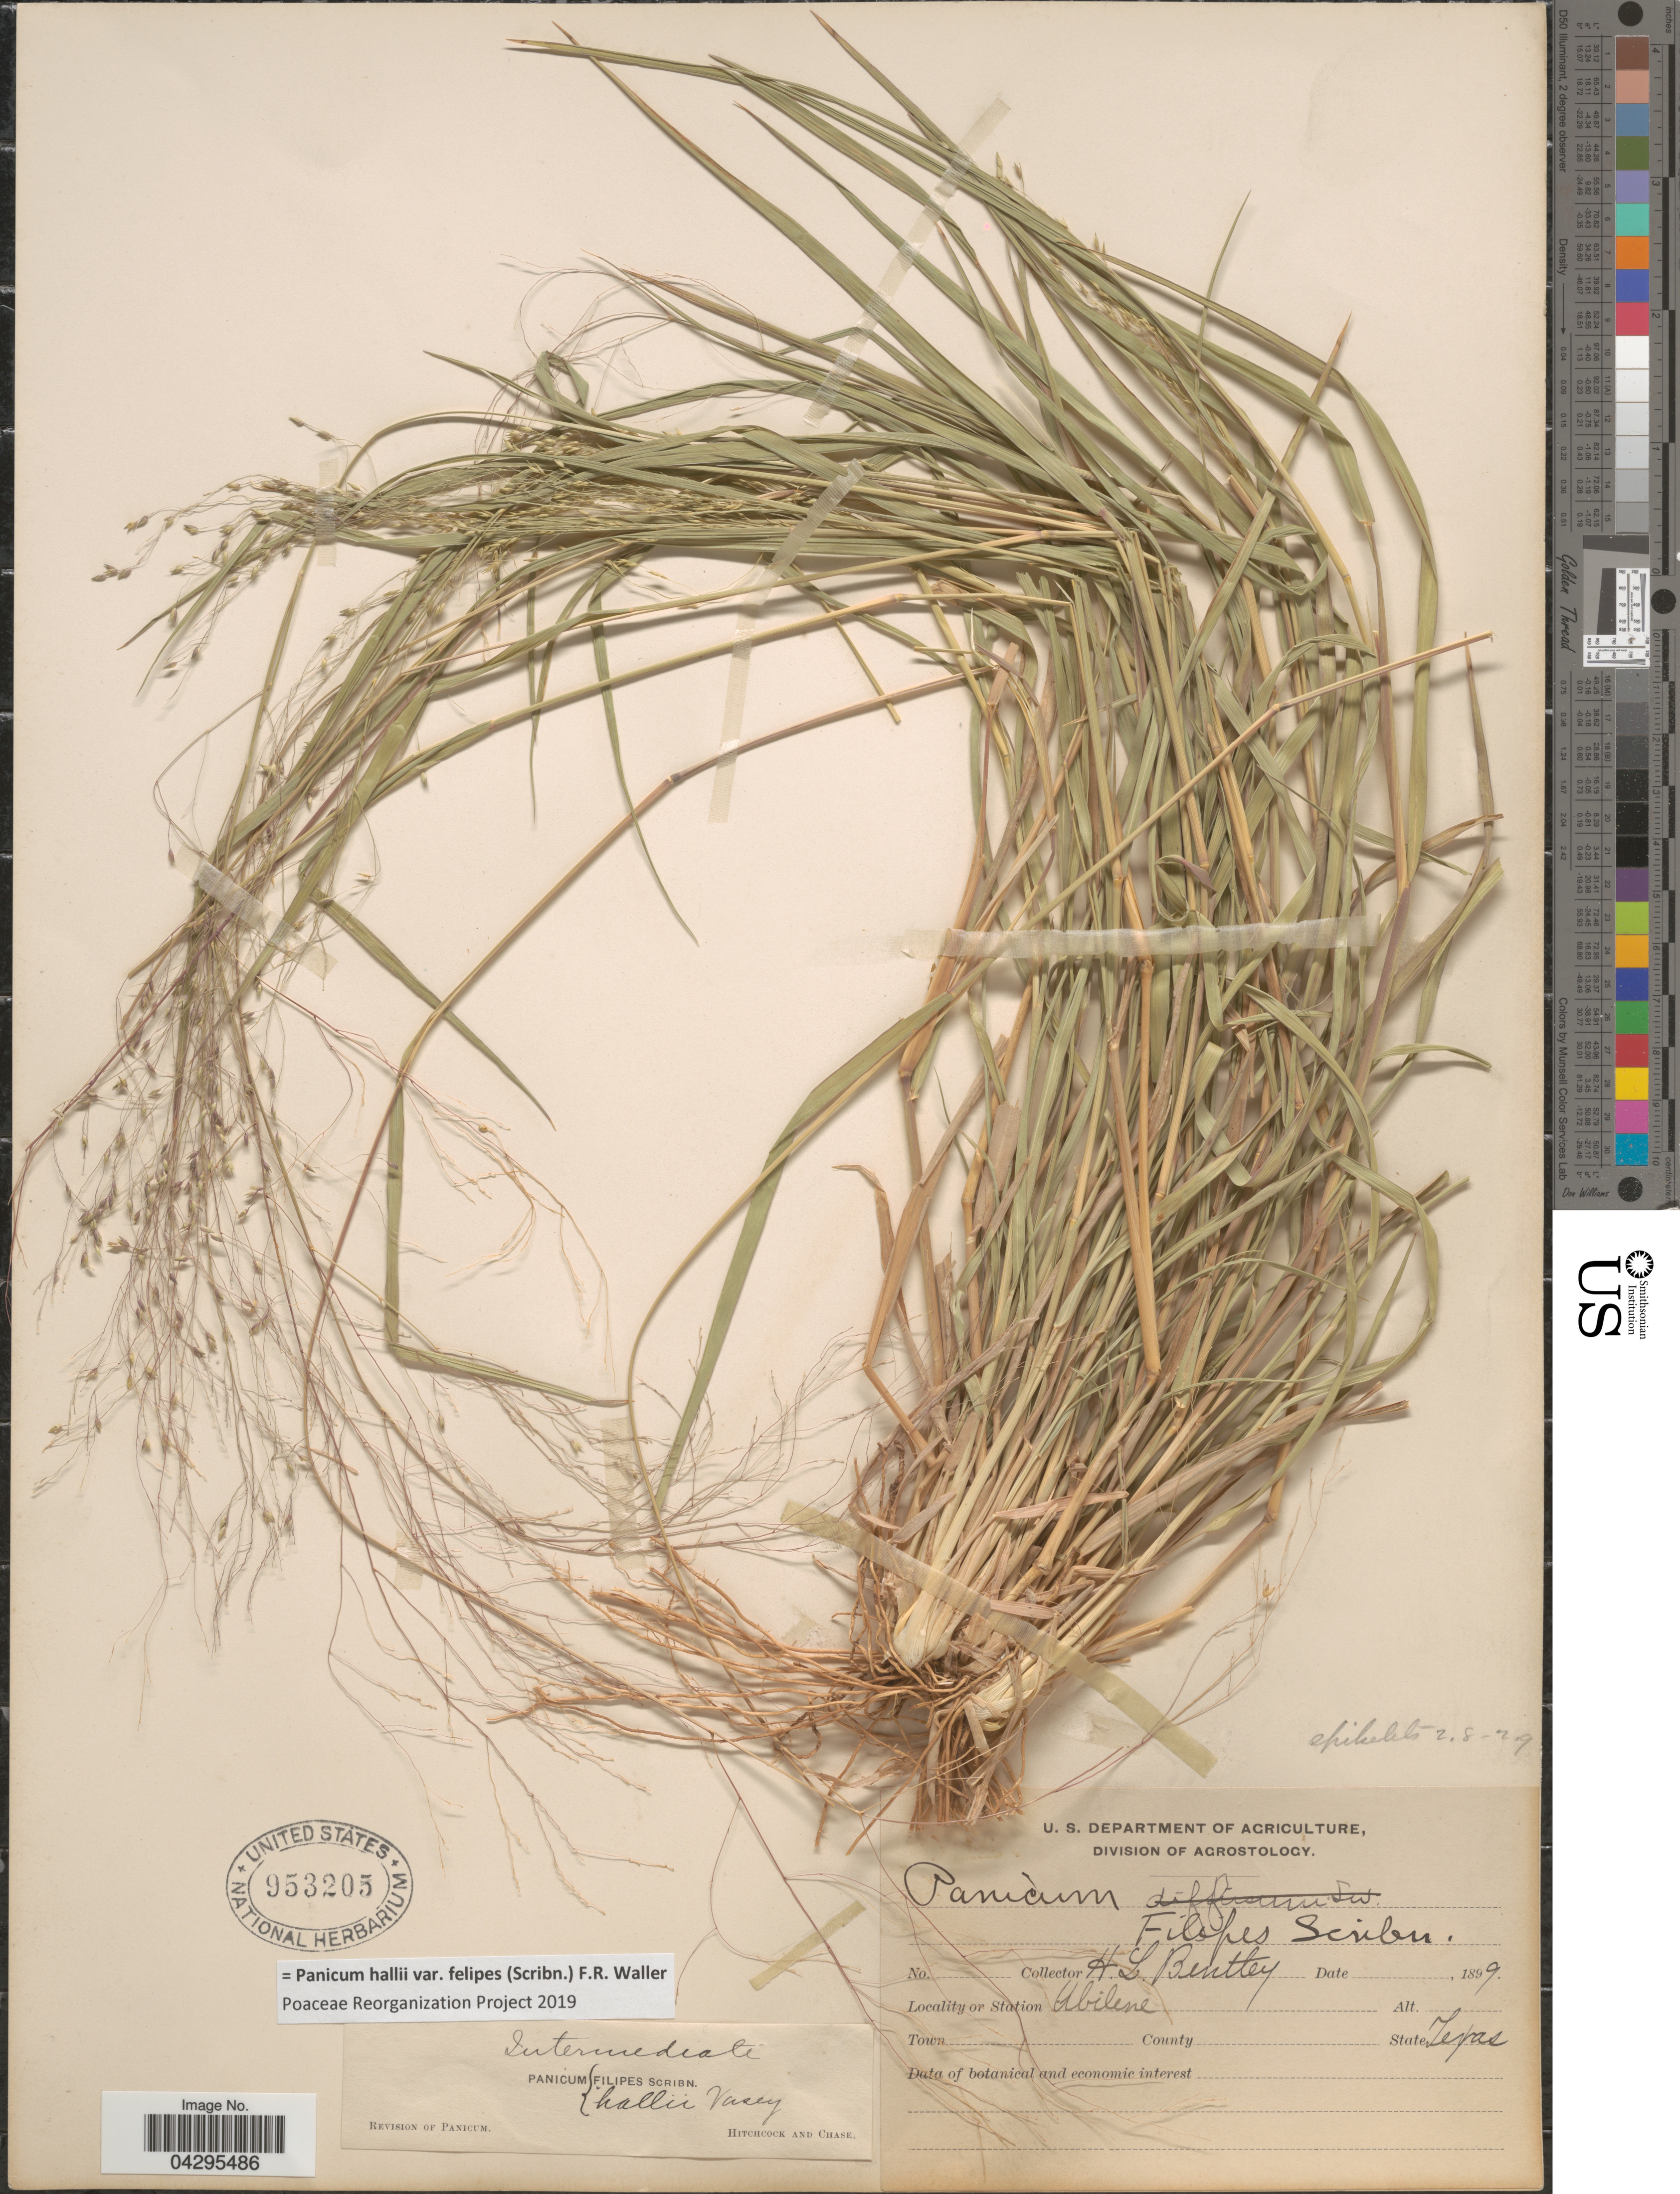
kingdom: Plantae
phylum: Tracheophyta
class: Liliopsida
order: Poales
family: Poaceae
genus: Panicum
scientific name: Panicum hallii var. felipes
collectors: H. Bentley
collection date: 1889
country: United States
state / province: Texas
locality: Station Abilene.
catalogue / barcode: US 953205